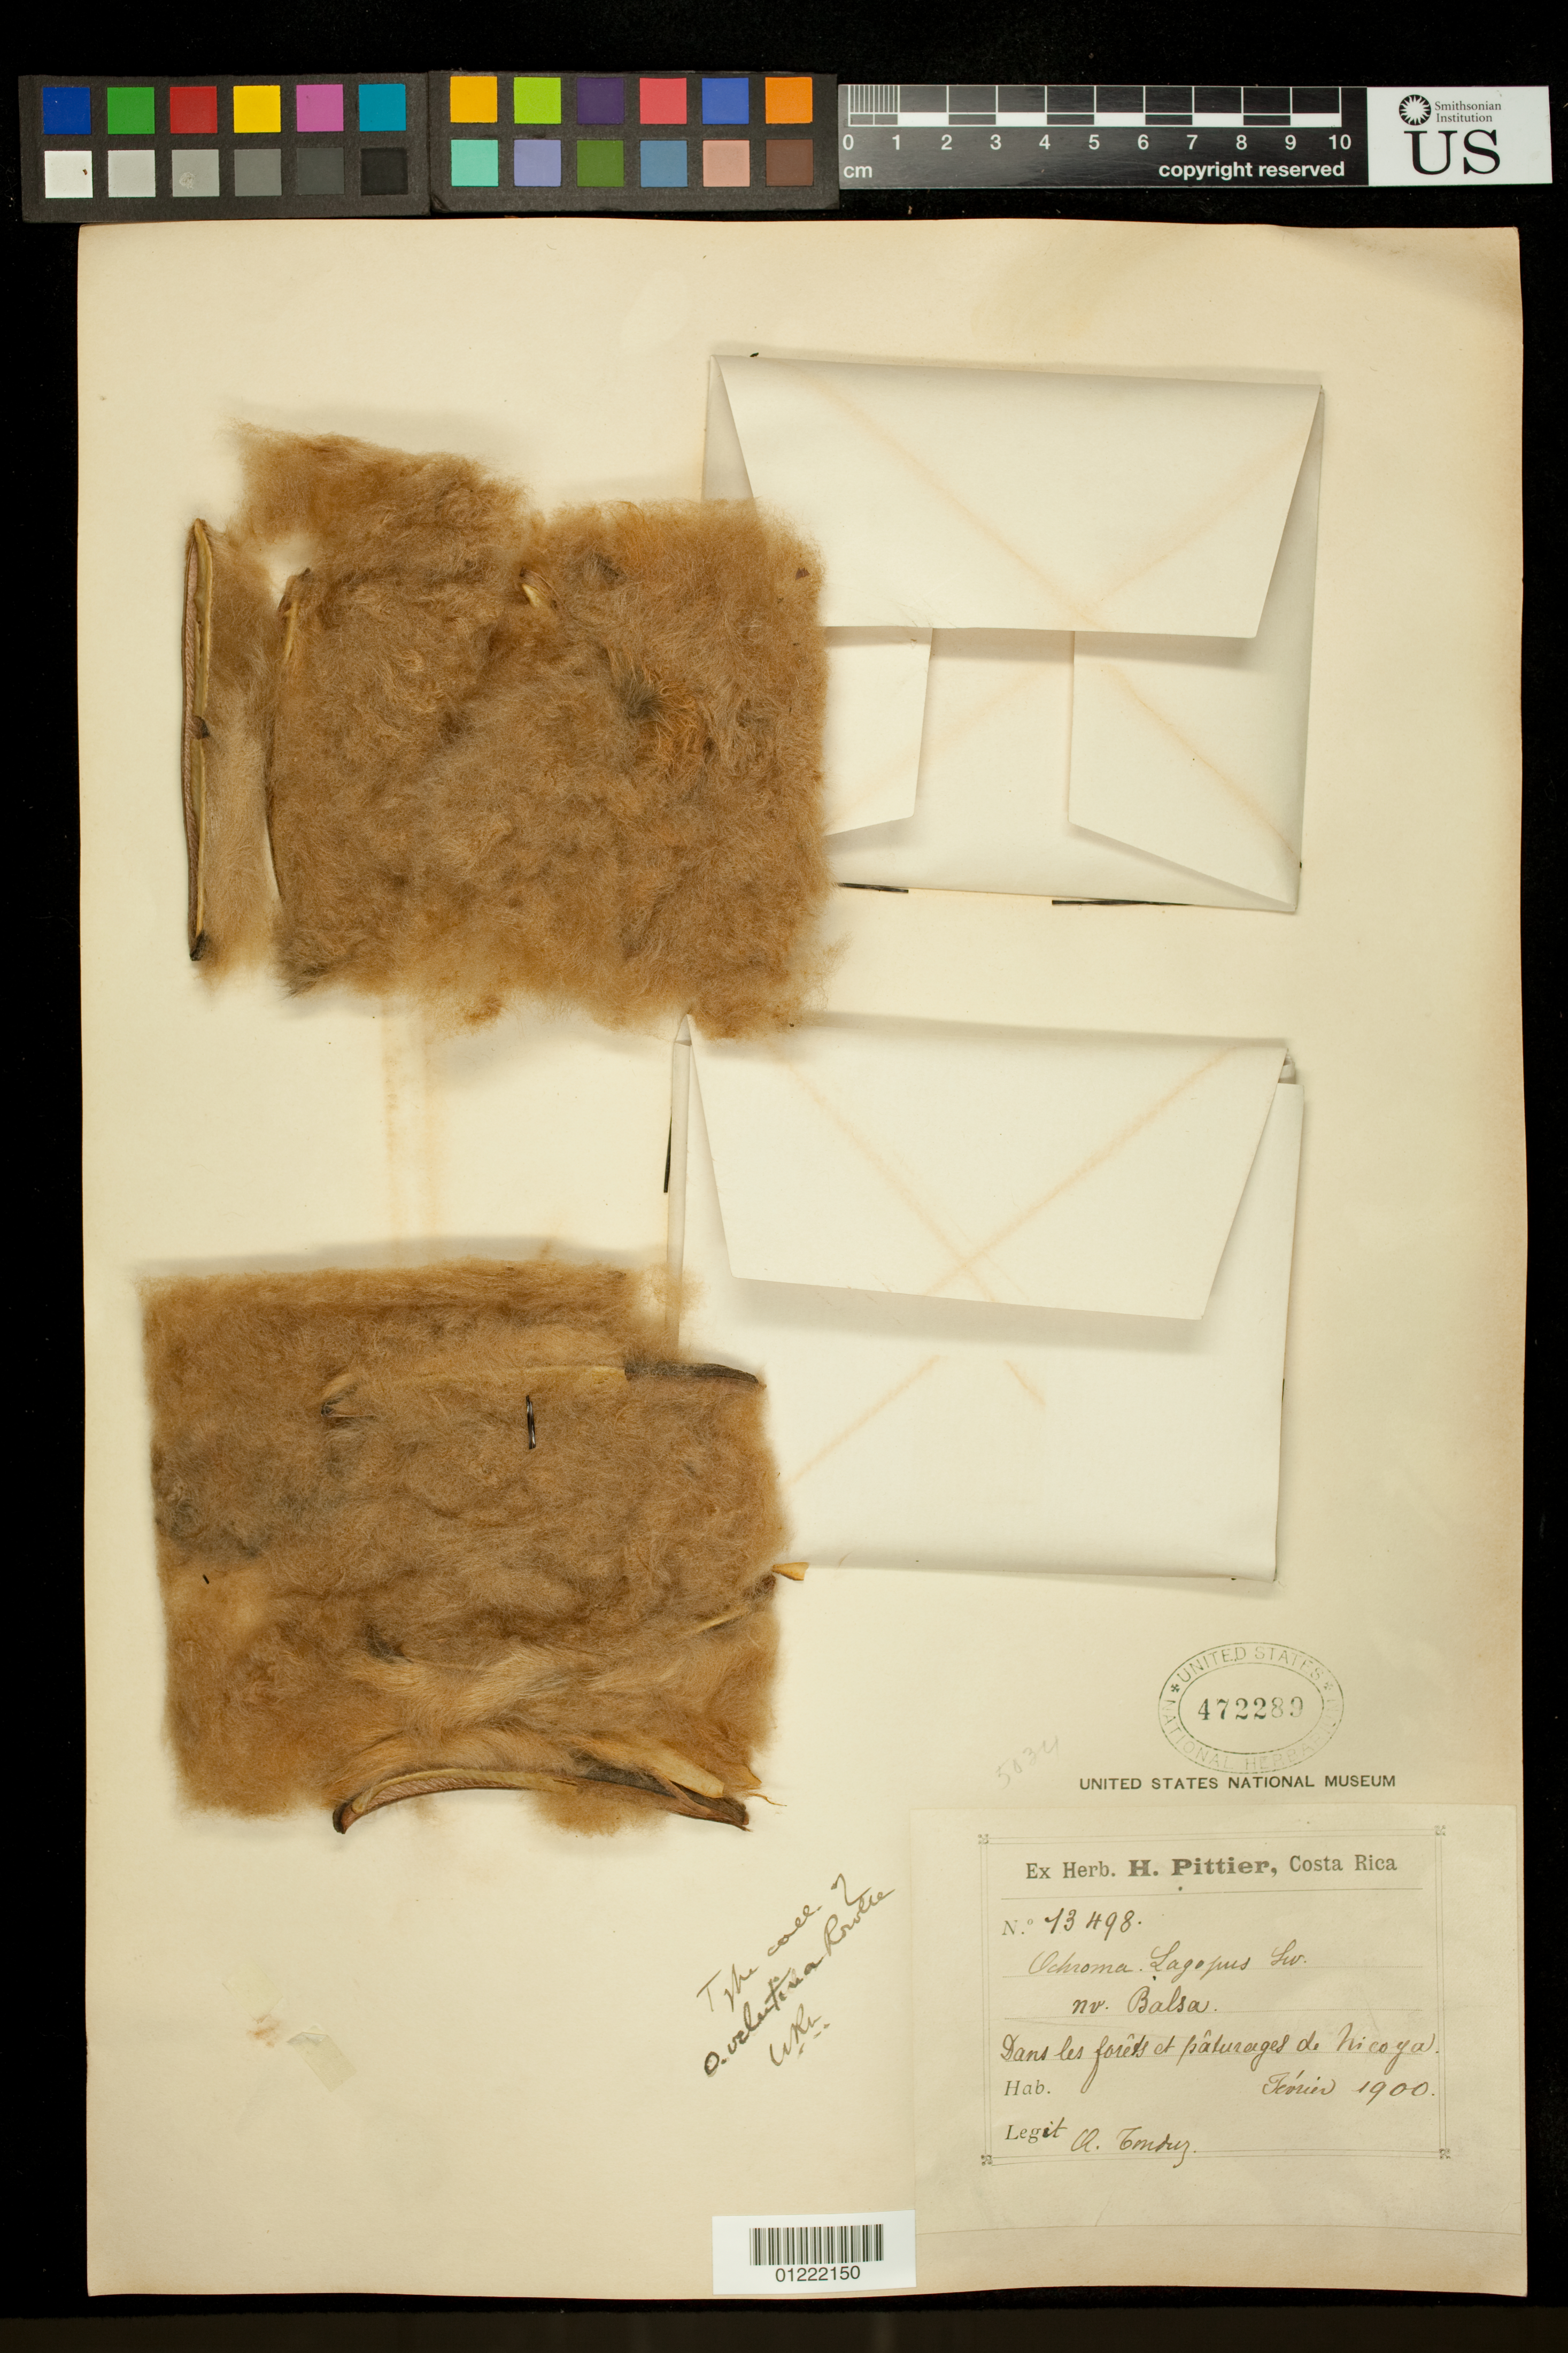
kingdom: Plantae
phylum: Tracheophyta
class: Magnoliopsida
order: Malvales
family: Malvaceae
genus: Ochroma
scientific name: Ochroma velutinum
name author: Rowlee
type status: Isotype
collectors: A. Tonduz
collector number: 13498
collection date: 1900-02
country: Costa Rica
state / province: Guanacaste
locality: Dans les forets et paturages de Nicoya.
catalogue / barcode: US 472289